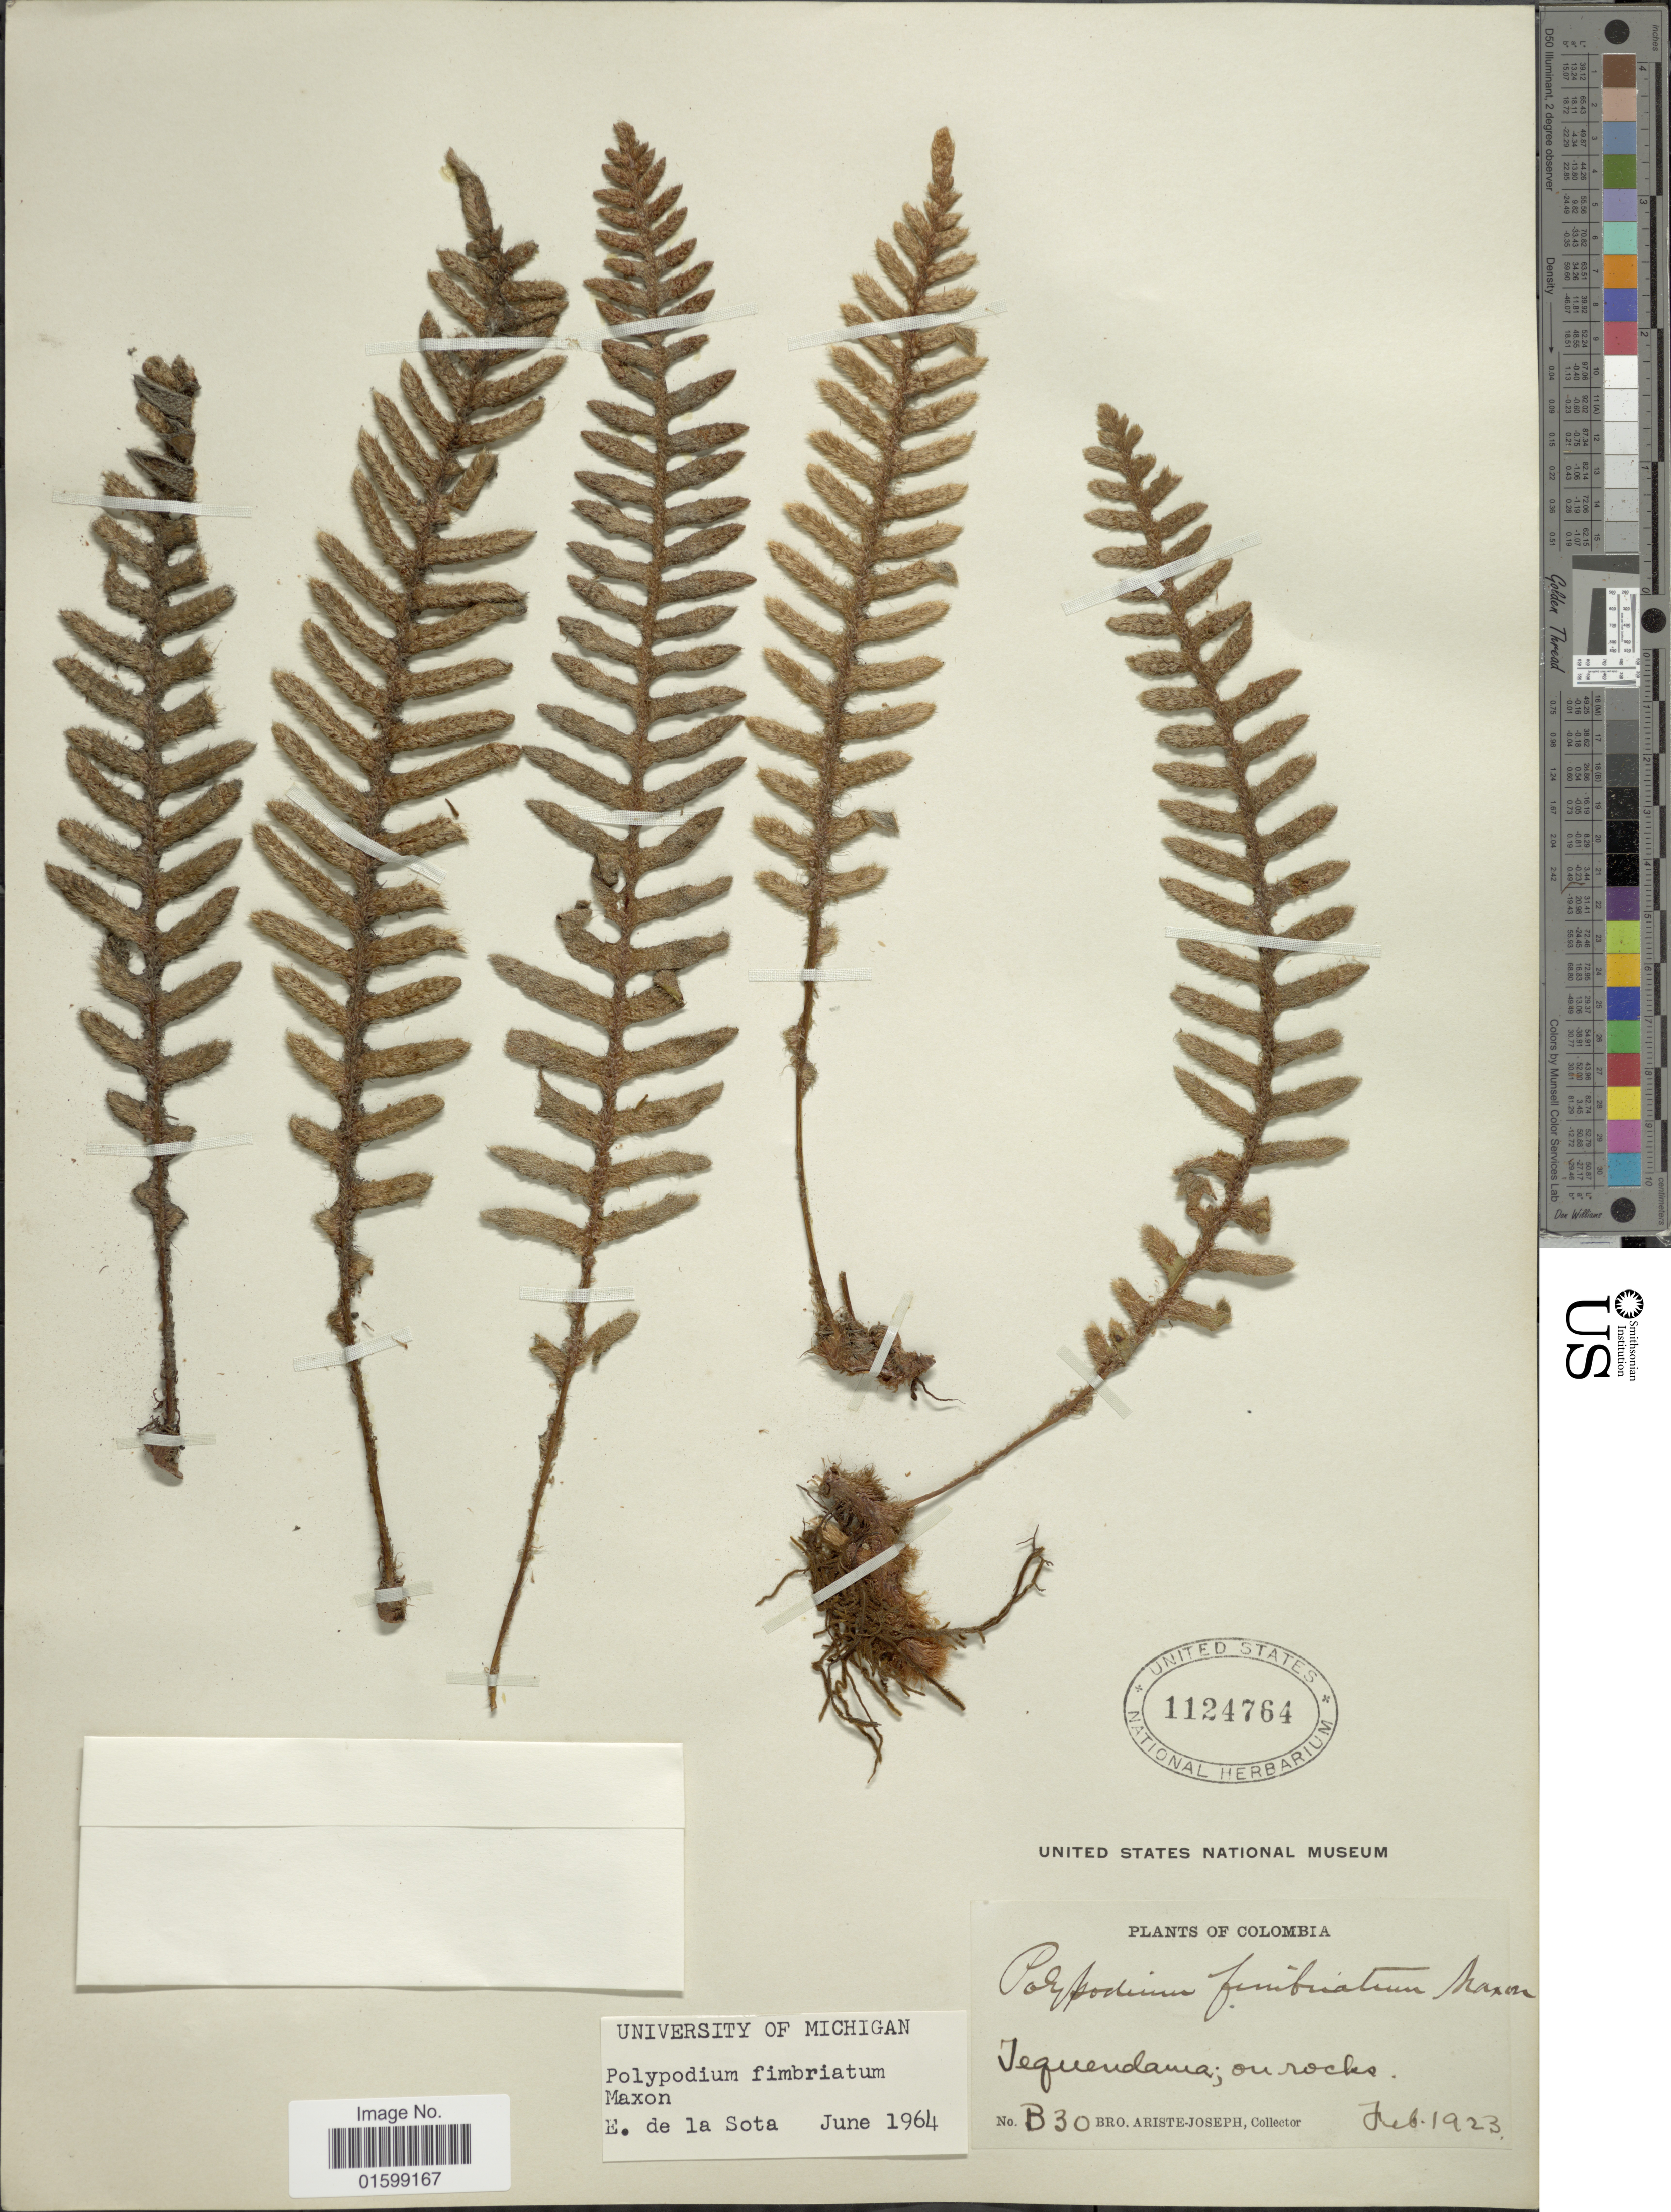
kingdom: Plantae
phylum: Tracheophyta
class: Polypodiopsida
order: Polypodiales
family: Polypodiaceae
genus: Pleopeltis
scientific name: Pleopeltis fimbriata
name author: (Maxon) A.R. Sm.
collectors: Bro. Ariste-Joseph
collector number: B30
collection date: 1923-02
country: Colombia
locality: Tequendama, on rocks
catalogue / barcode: US 1124764